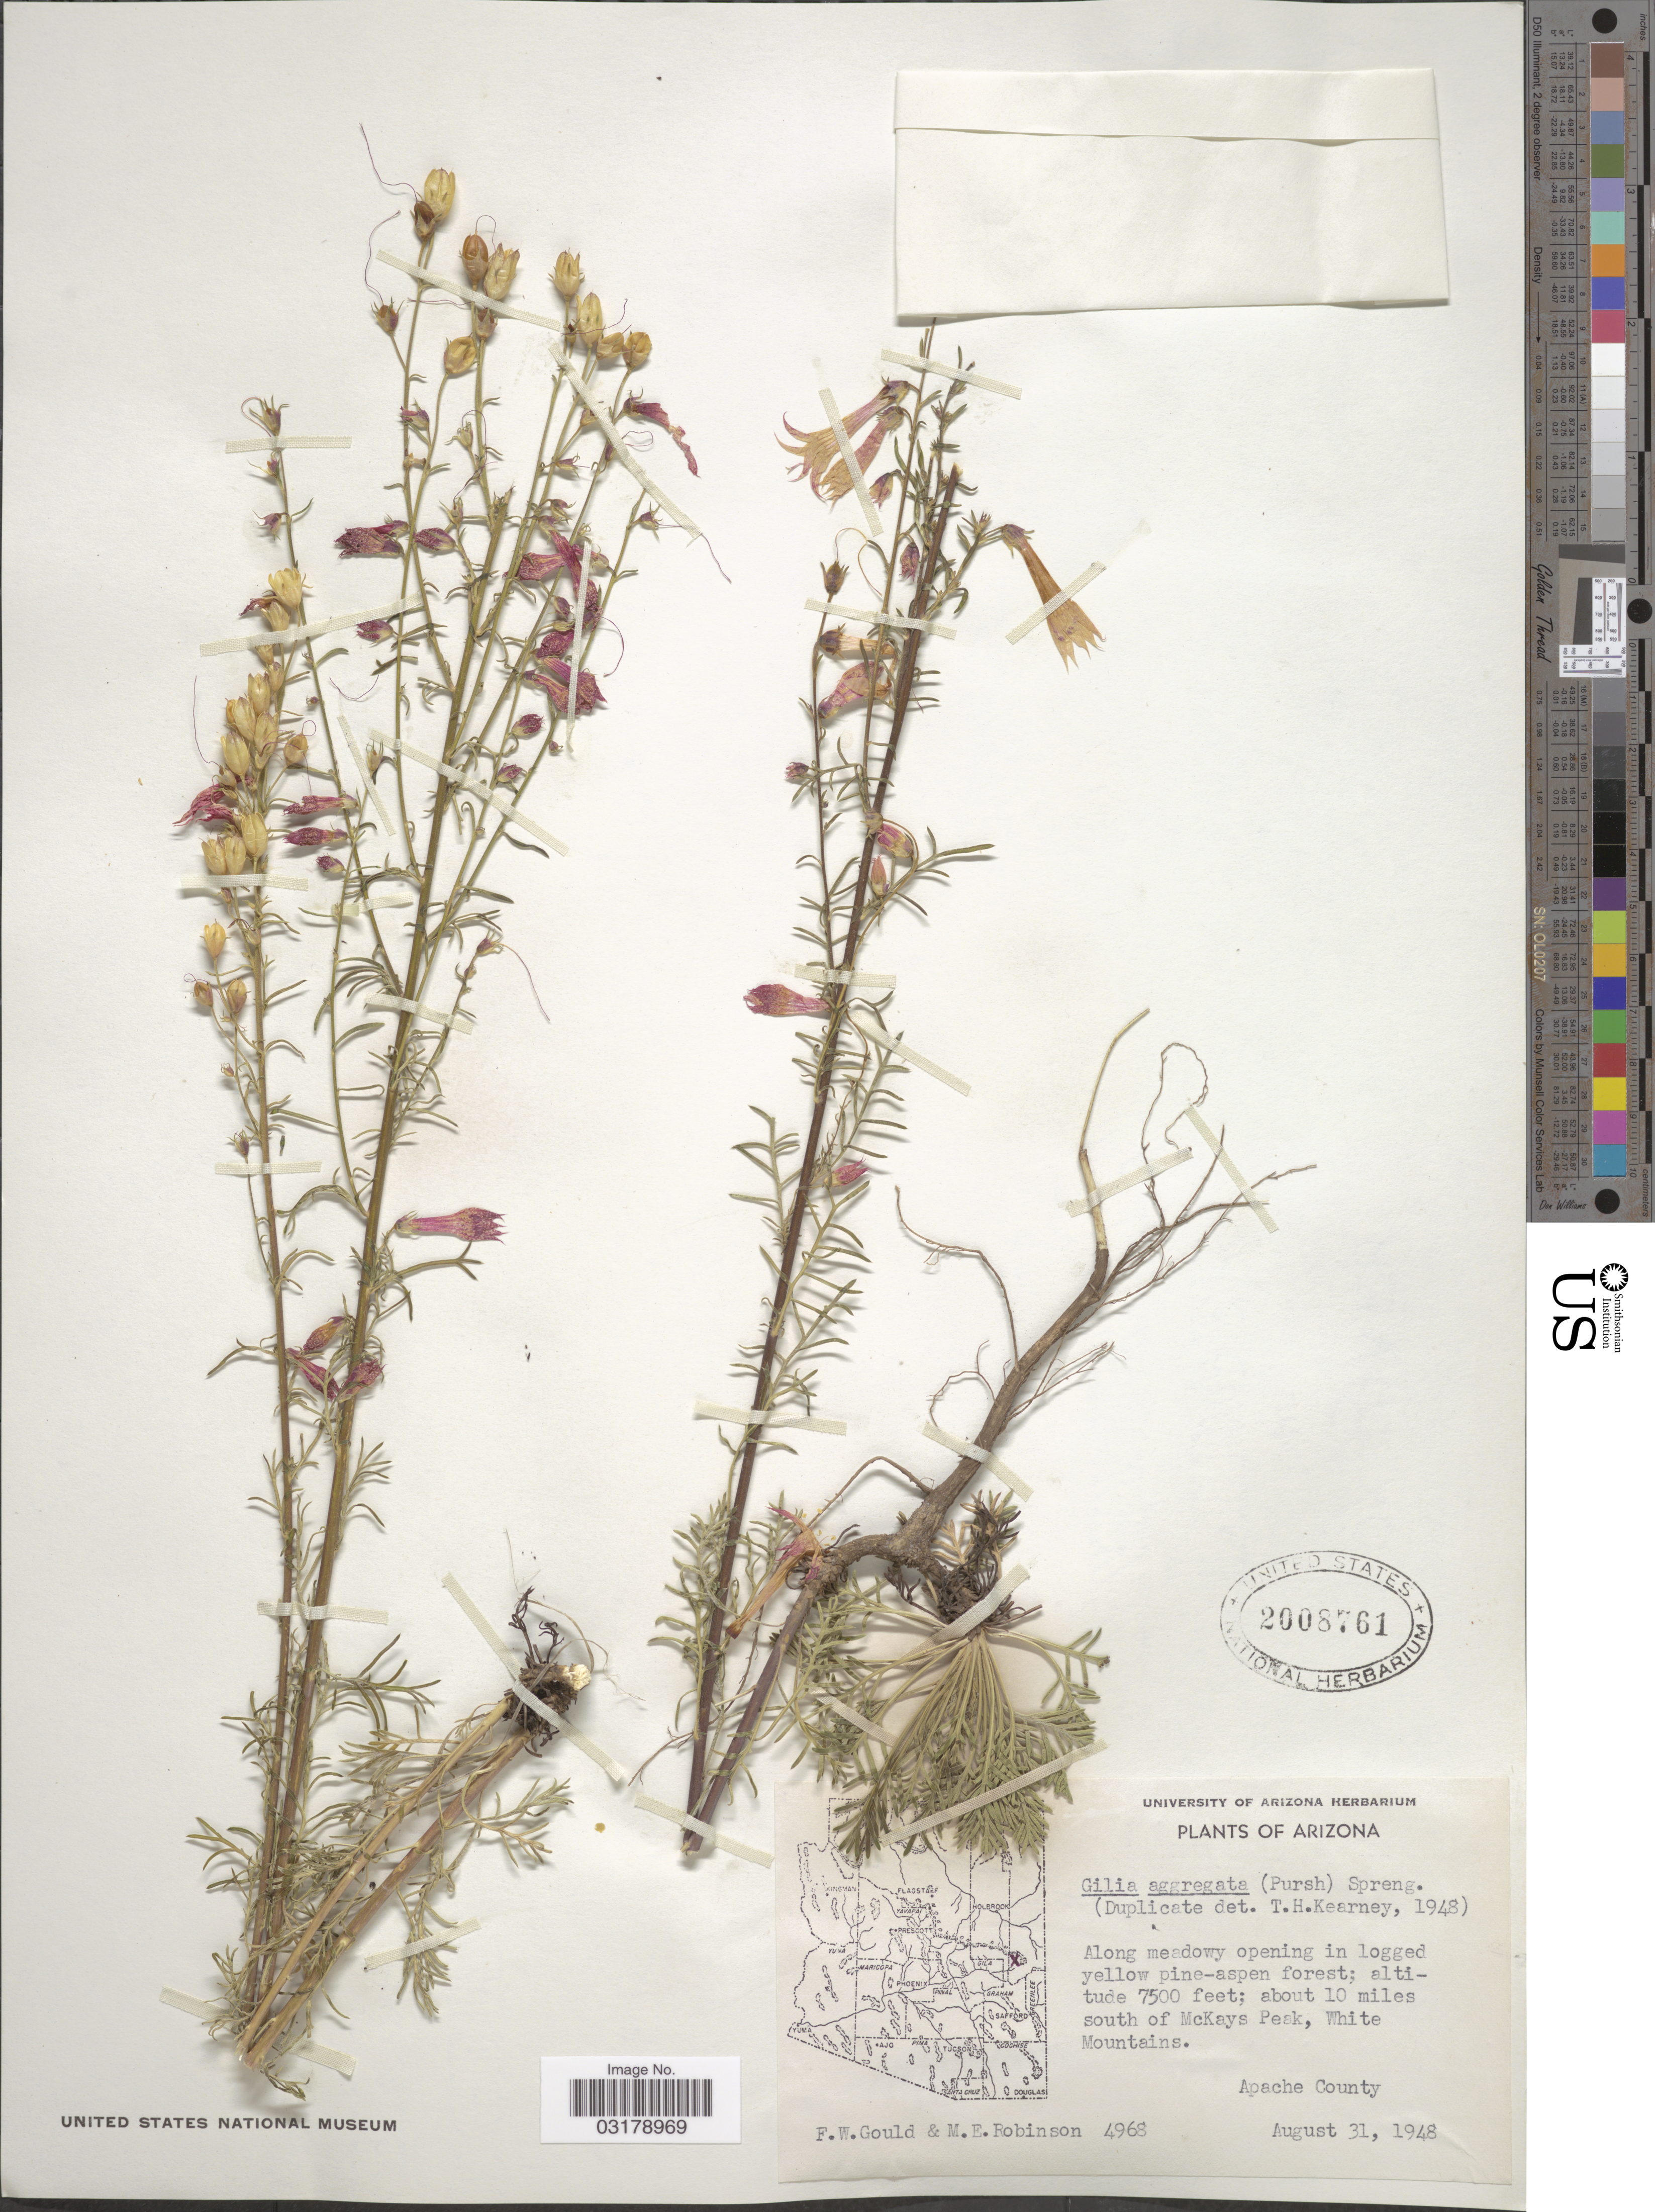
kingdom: Plantae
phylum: Tracheophyta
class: Magnoliopsida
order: Ericales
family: Polemoniaceae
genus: Ipomopsis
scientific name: Ipomopsis aggregata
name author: (Pursh) V.E. Grant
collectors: F. W. Gould & M. E. Robinson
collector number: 4968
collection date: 1948-08-31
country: United States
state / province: Arizona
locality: About 10 miles south of McKays Peak, White Mountains. Apache County.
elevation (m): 2286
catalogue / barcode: US 2008761